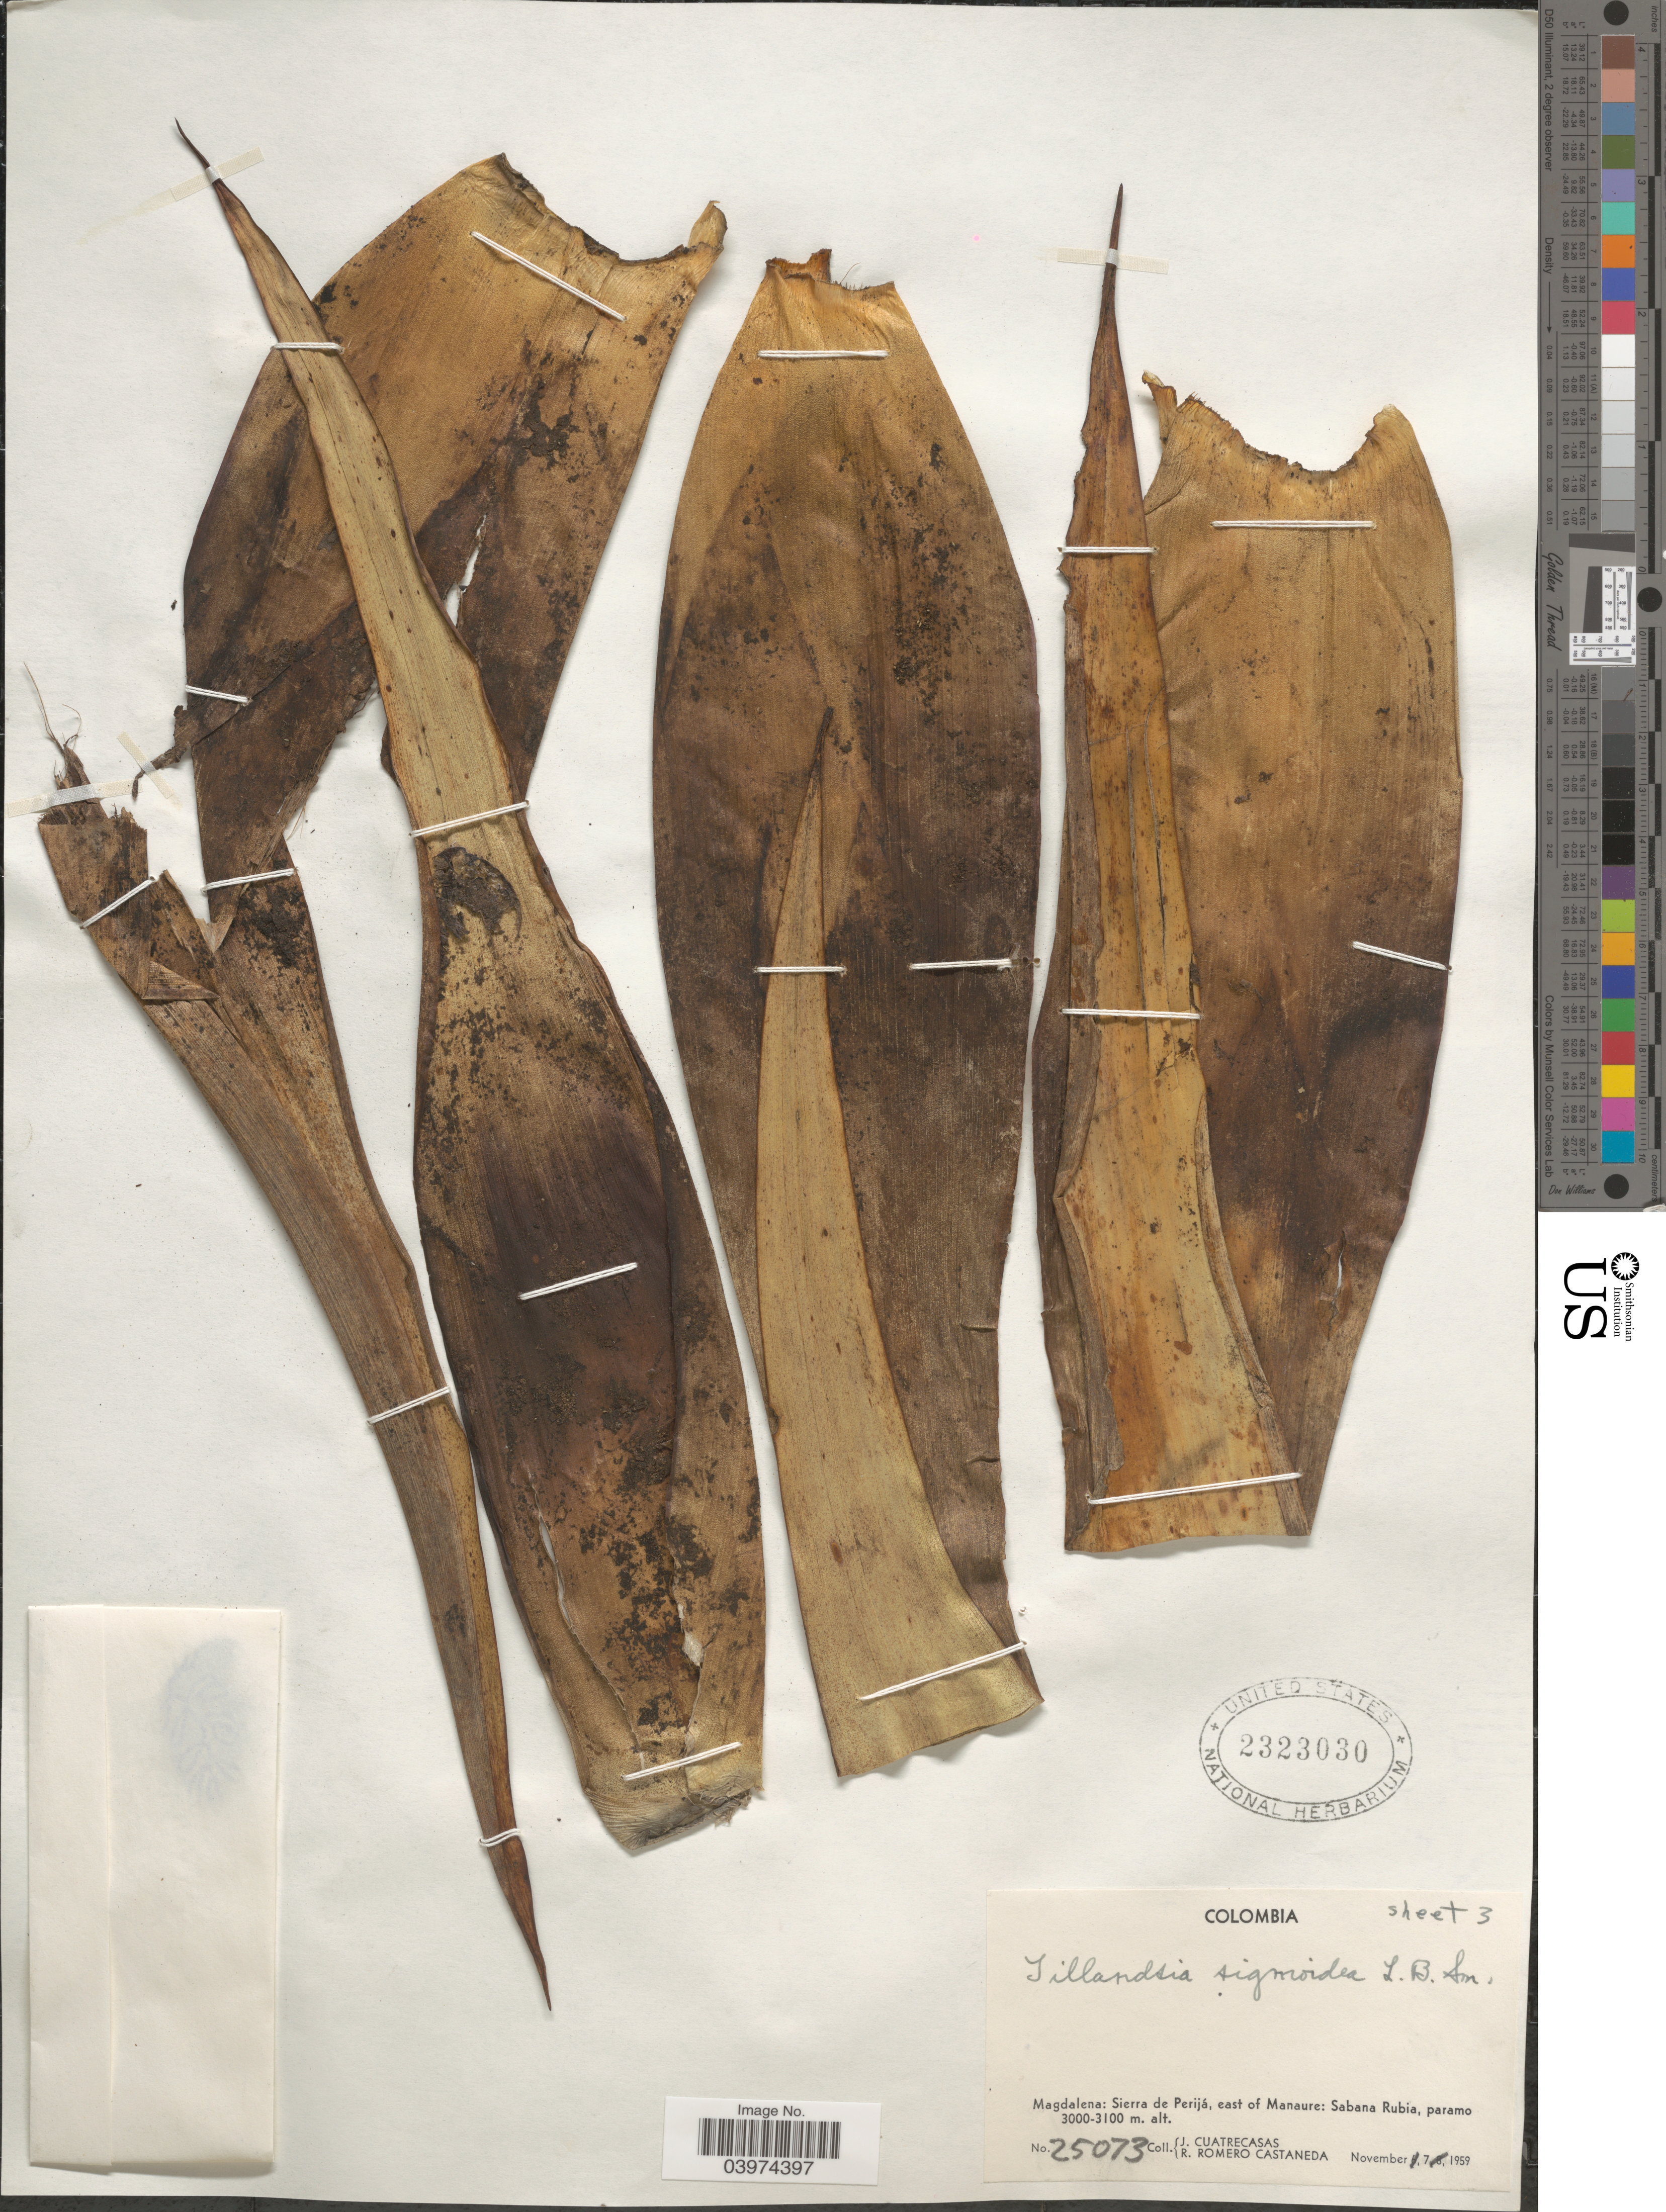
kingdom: Plantae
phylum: Tracheophyta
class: Liliopsida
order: Poales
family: Bromeliaceae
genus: Tillandsia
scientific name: Tillandsia sigmoidea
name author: L.B. Sm.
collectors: J. Cuatrecasas & R. Romero Castañeda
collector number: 25073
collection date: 1959-11-07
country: Colombia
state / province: Magdalena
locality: Sierra de Perijá, east of Manaure: Sabana Rubia, paramo.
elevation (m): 3000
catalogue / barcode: US 2323030